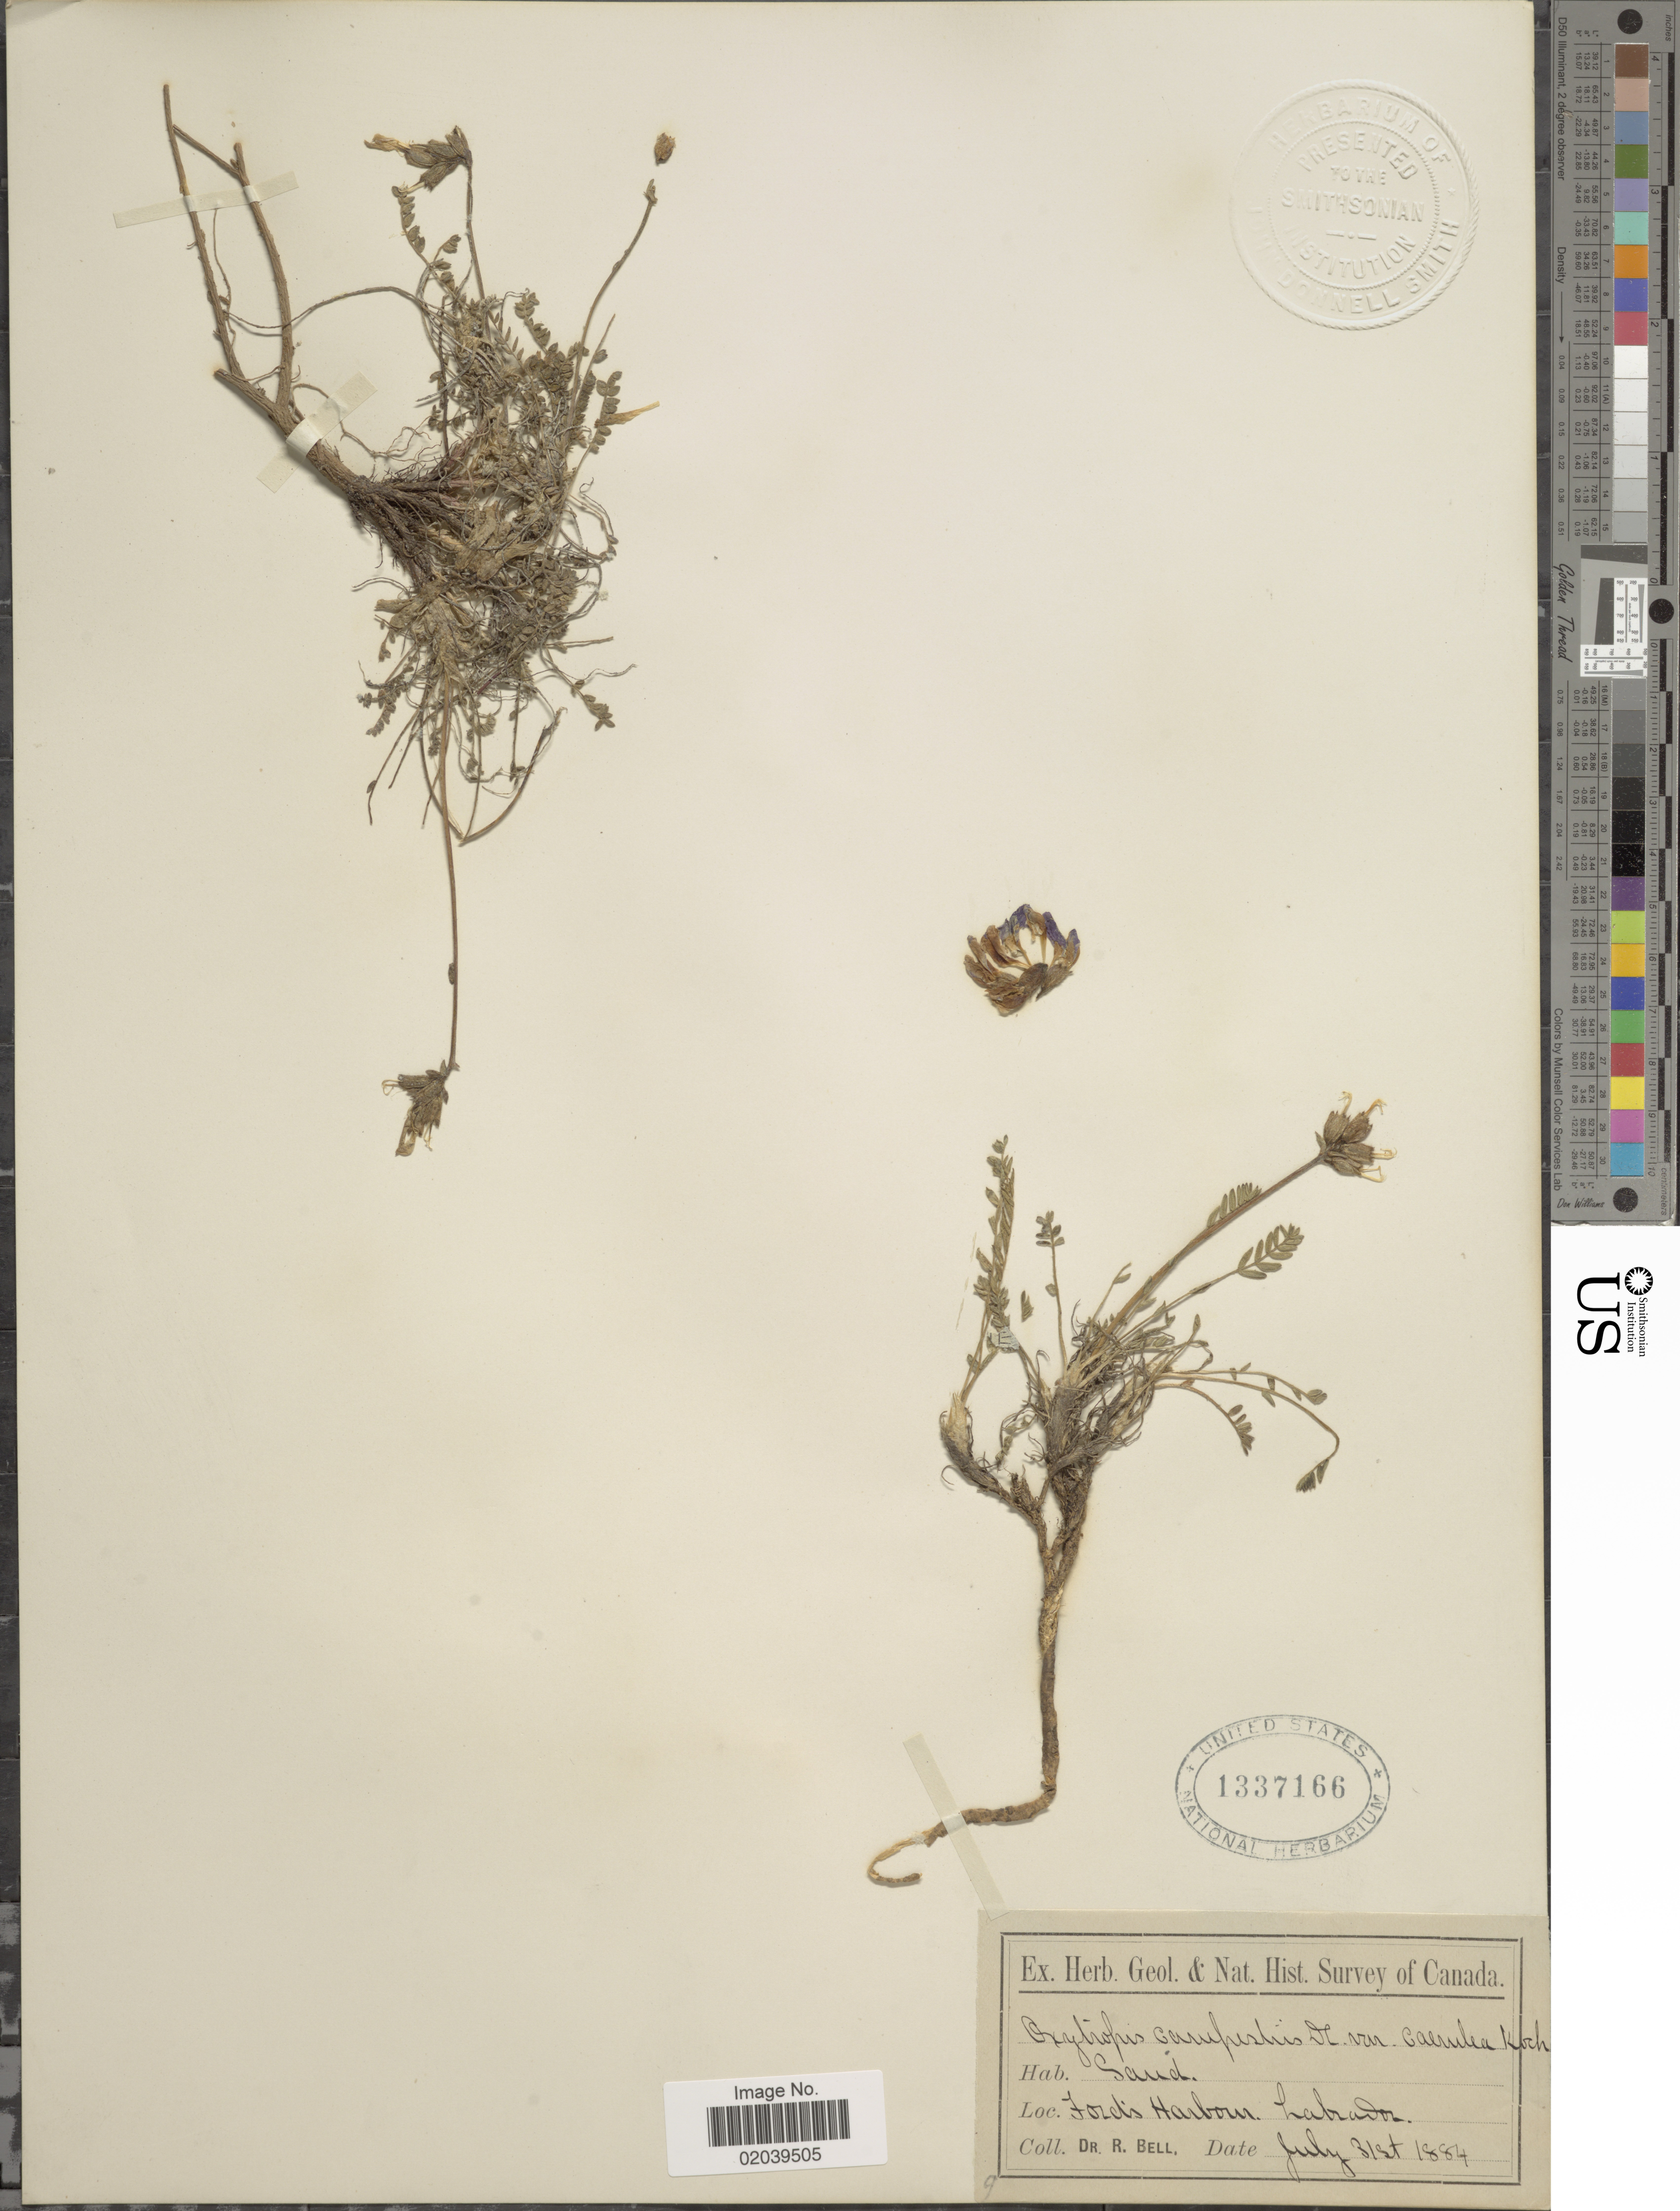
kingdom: Plantae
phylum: Tracheophyta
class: Magnoliopsida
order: Fabales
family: Fabaceae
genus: Oxytropis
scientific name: Oxytropis campestris var. terrae-novae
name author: (Fernald) Barneby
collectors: C. R. Bell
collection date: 1884-07-31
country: Canada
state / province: Newfoundland and Labrador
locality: Fordis Harbour, Labrador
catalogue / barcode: US 1337166